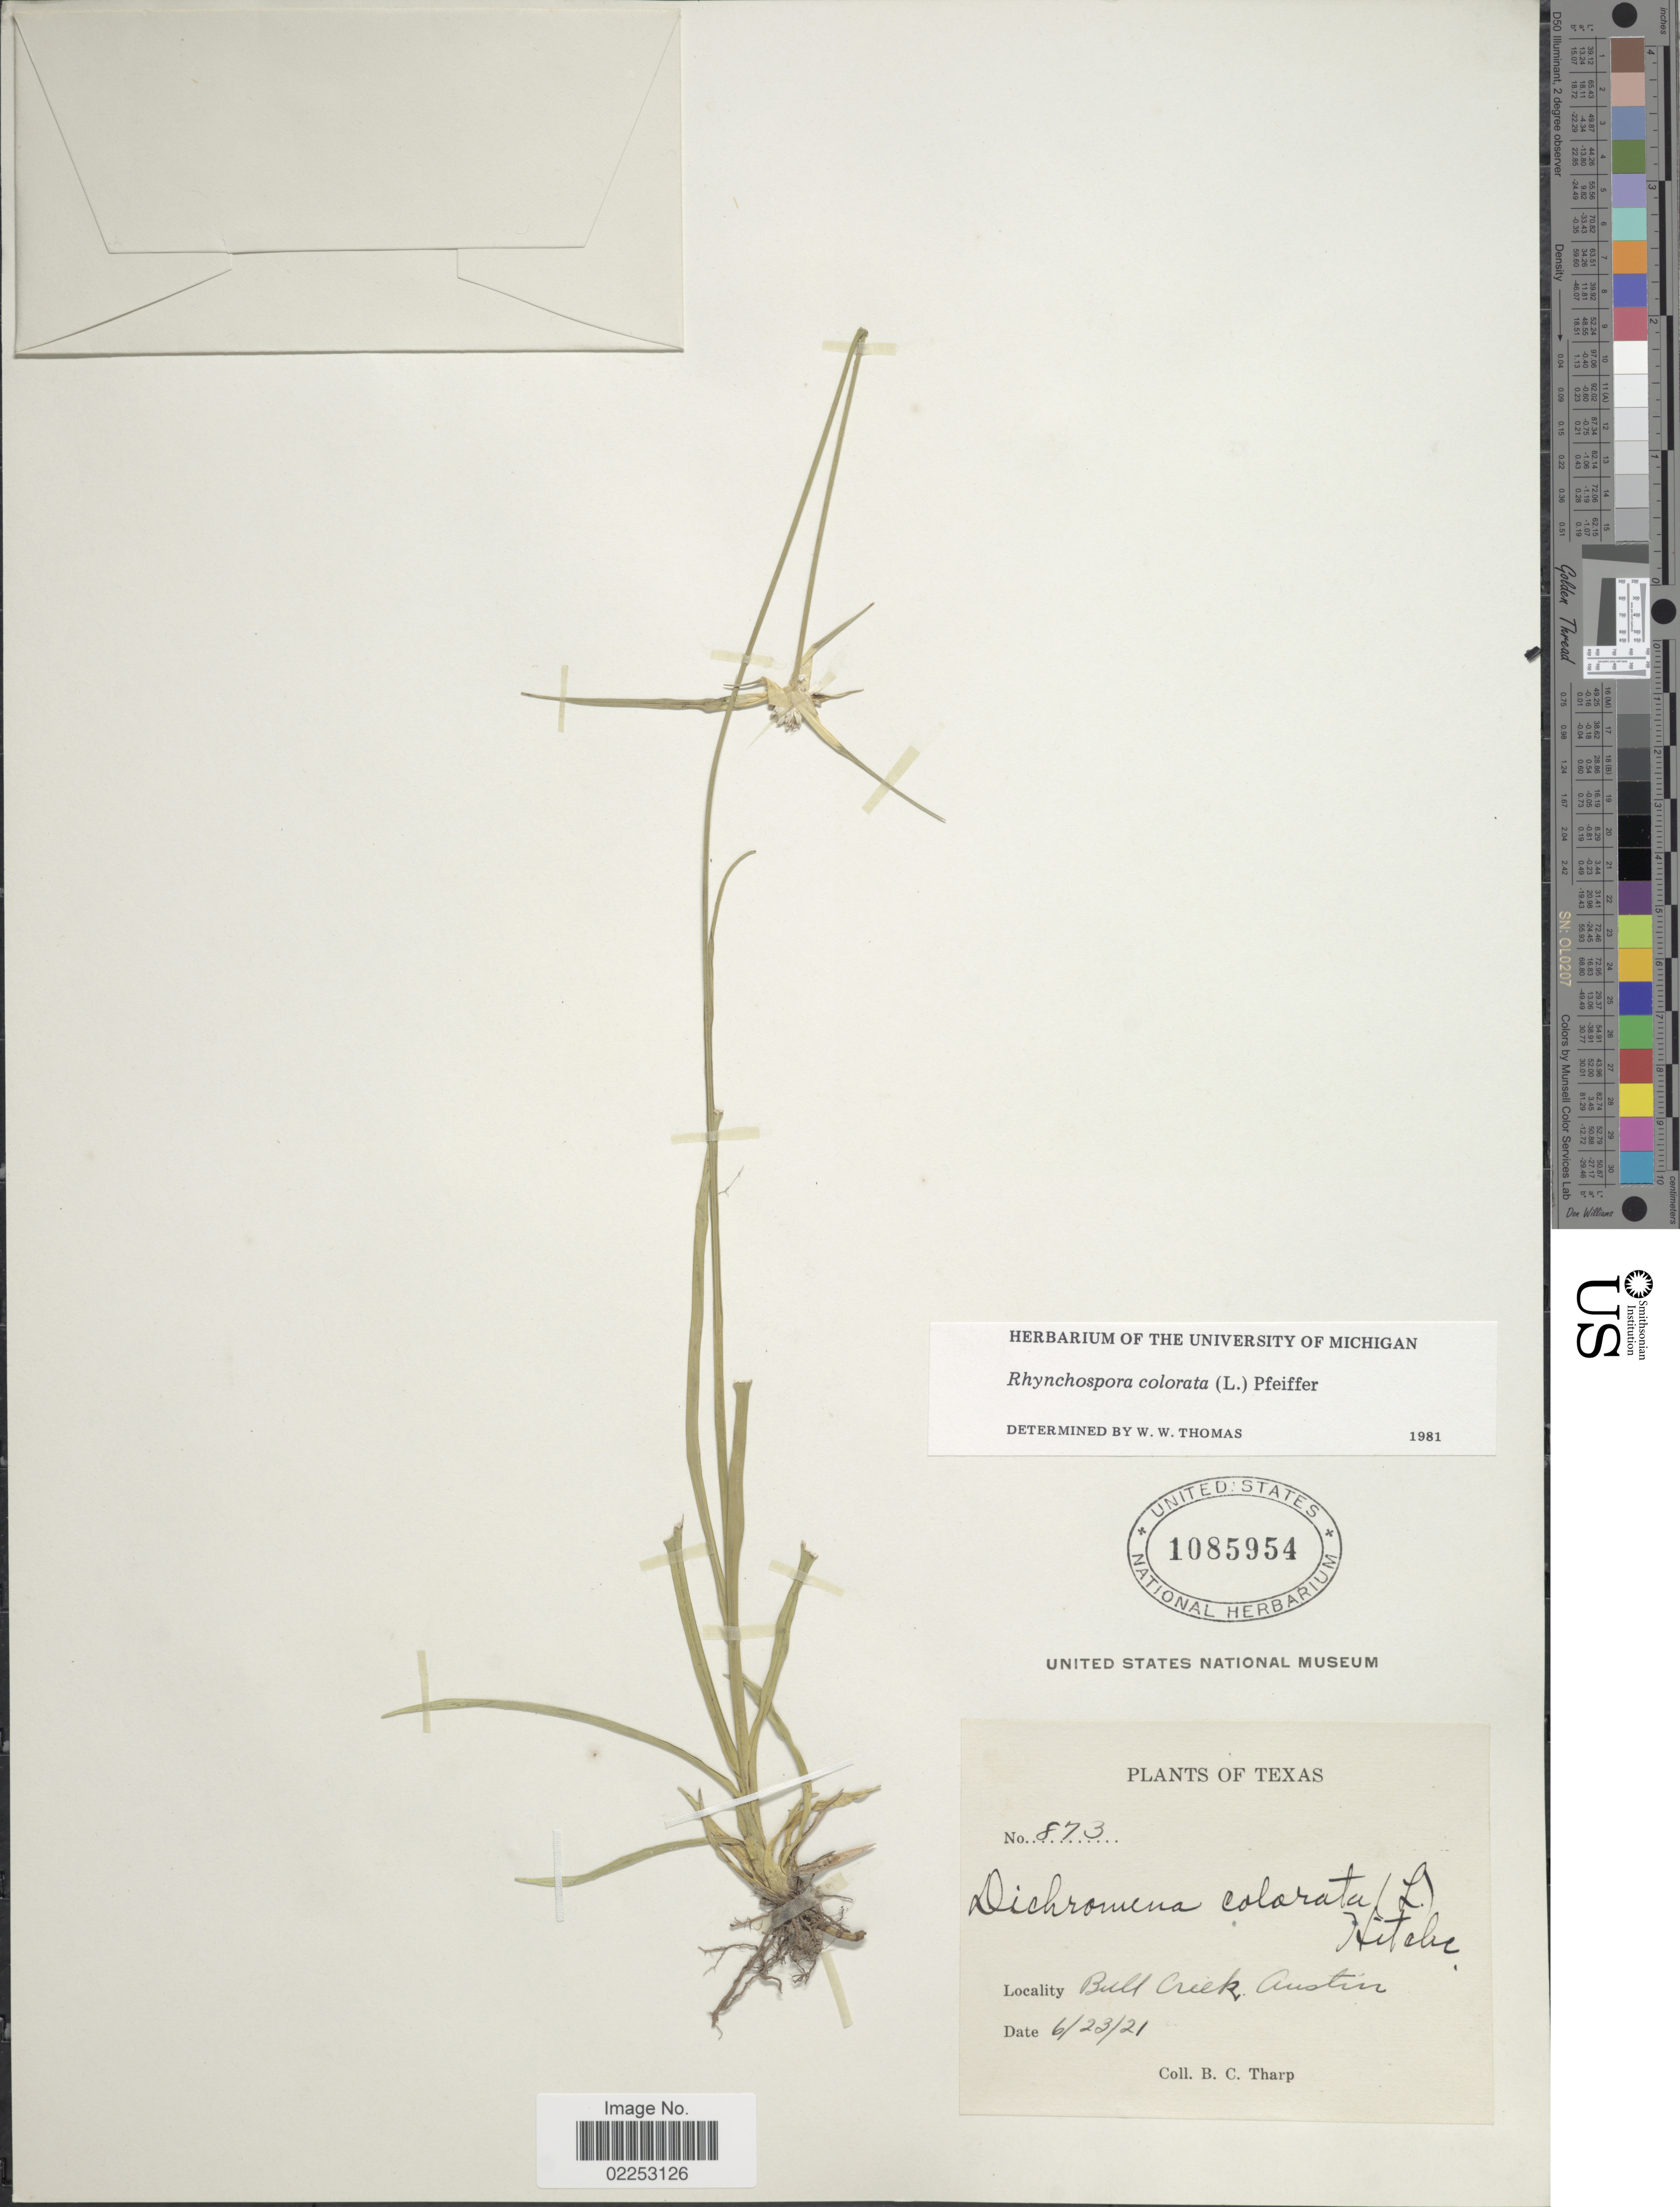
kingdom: Plantae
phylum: Tracheophyta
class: Liliopsida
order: Poales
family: Cyperaceae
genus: Rhynchospora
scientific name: Rhynchospora colorata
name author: (L.) H. Pfeiff.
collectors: B. C. Tharp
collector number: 873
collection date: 1921-06-23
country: United States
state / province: Texas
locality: Bull Creek, Austin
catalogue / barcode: US 1085954